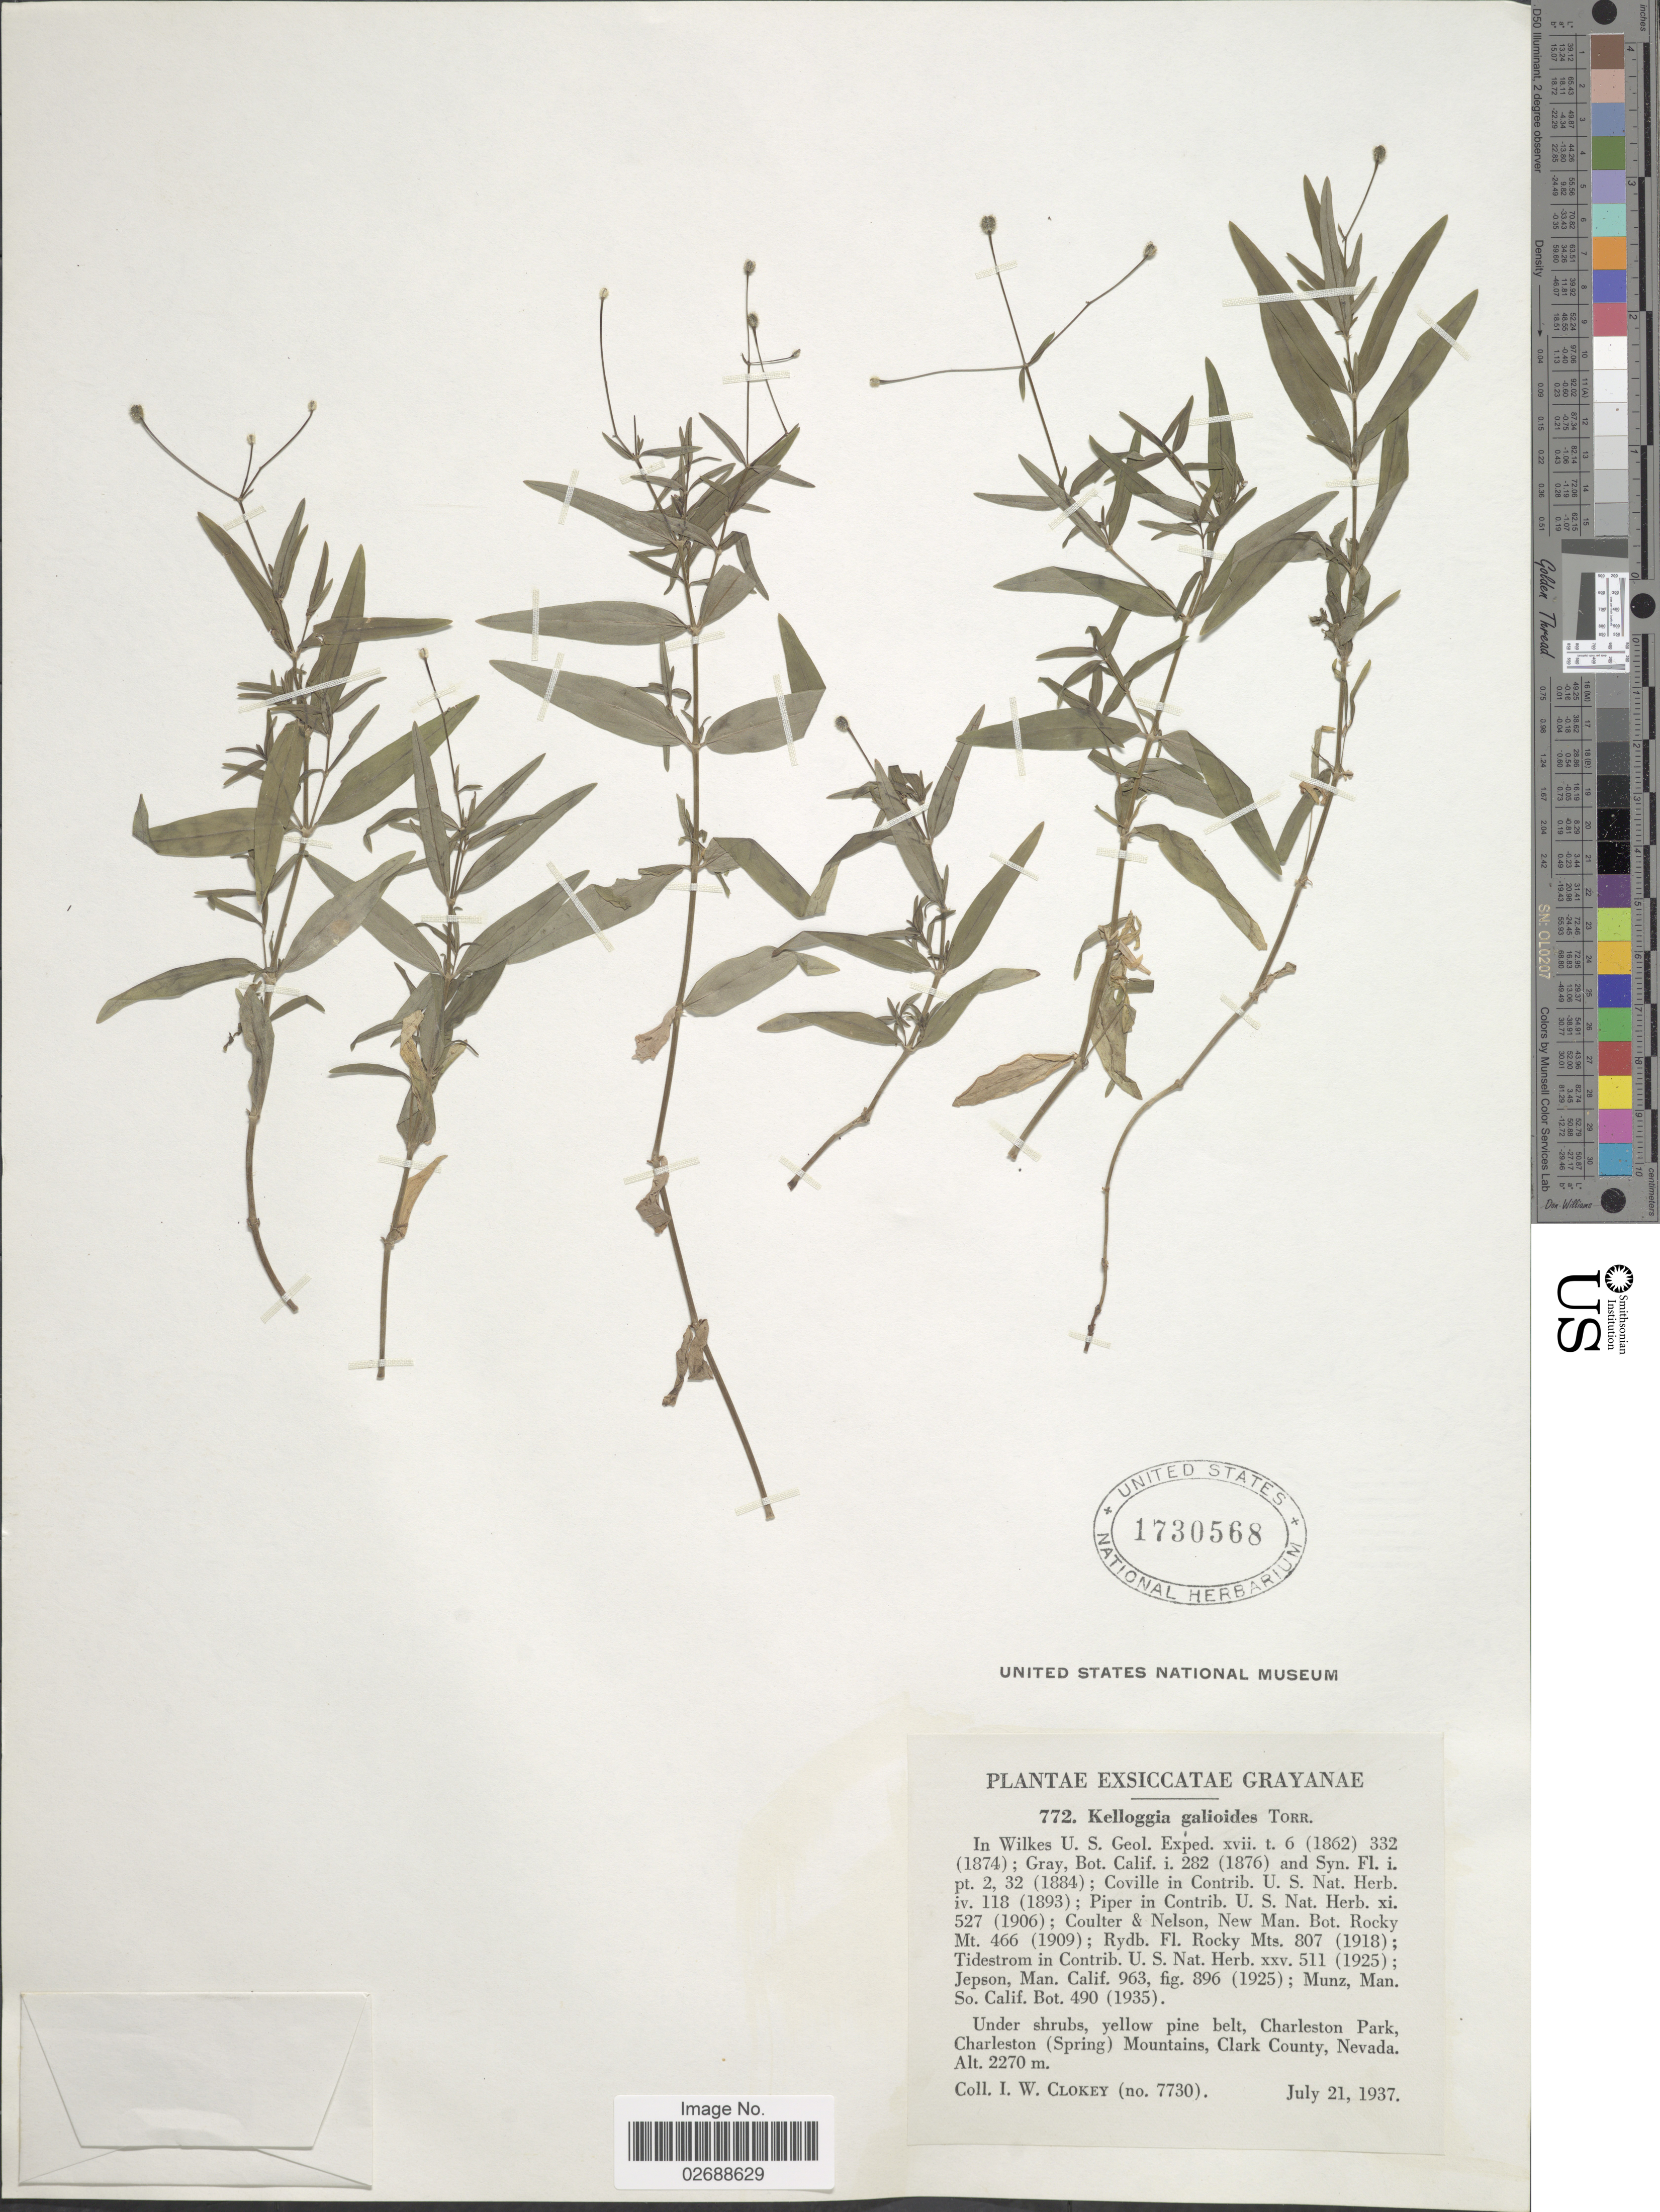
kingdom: Plantae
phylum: Tracheophyta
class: Magnoliopsida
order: Gentianales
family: Rubiaceae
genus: Kelloggia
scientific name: Kelloggia galioides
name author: Torr.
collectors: I. W. Clokey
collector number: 7730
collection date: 1937-07-21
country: United States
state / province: Nevada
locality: Charleston Park, Charleston (Spring) Mountains, Clark County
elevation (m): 2270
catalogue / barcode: US 1730568